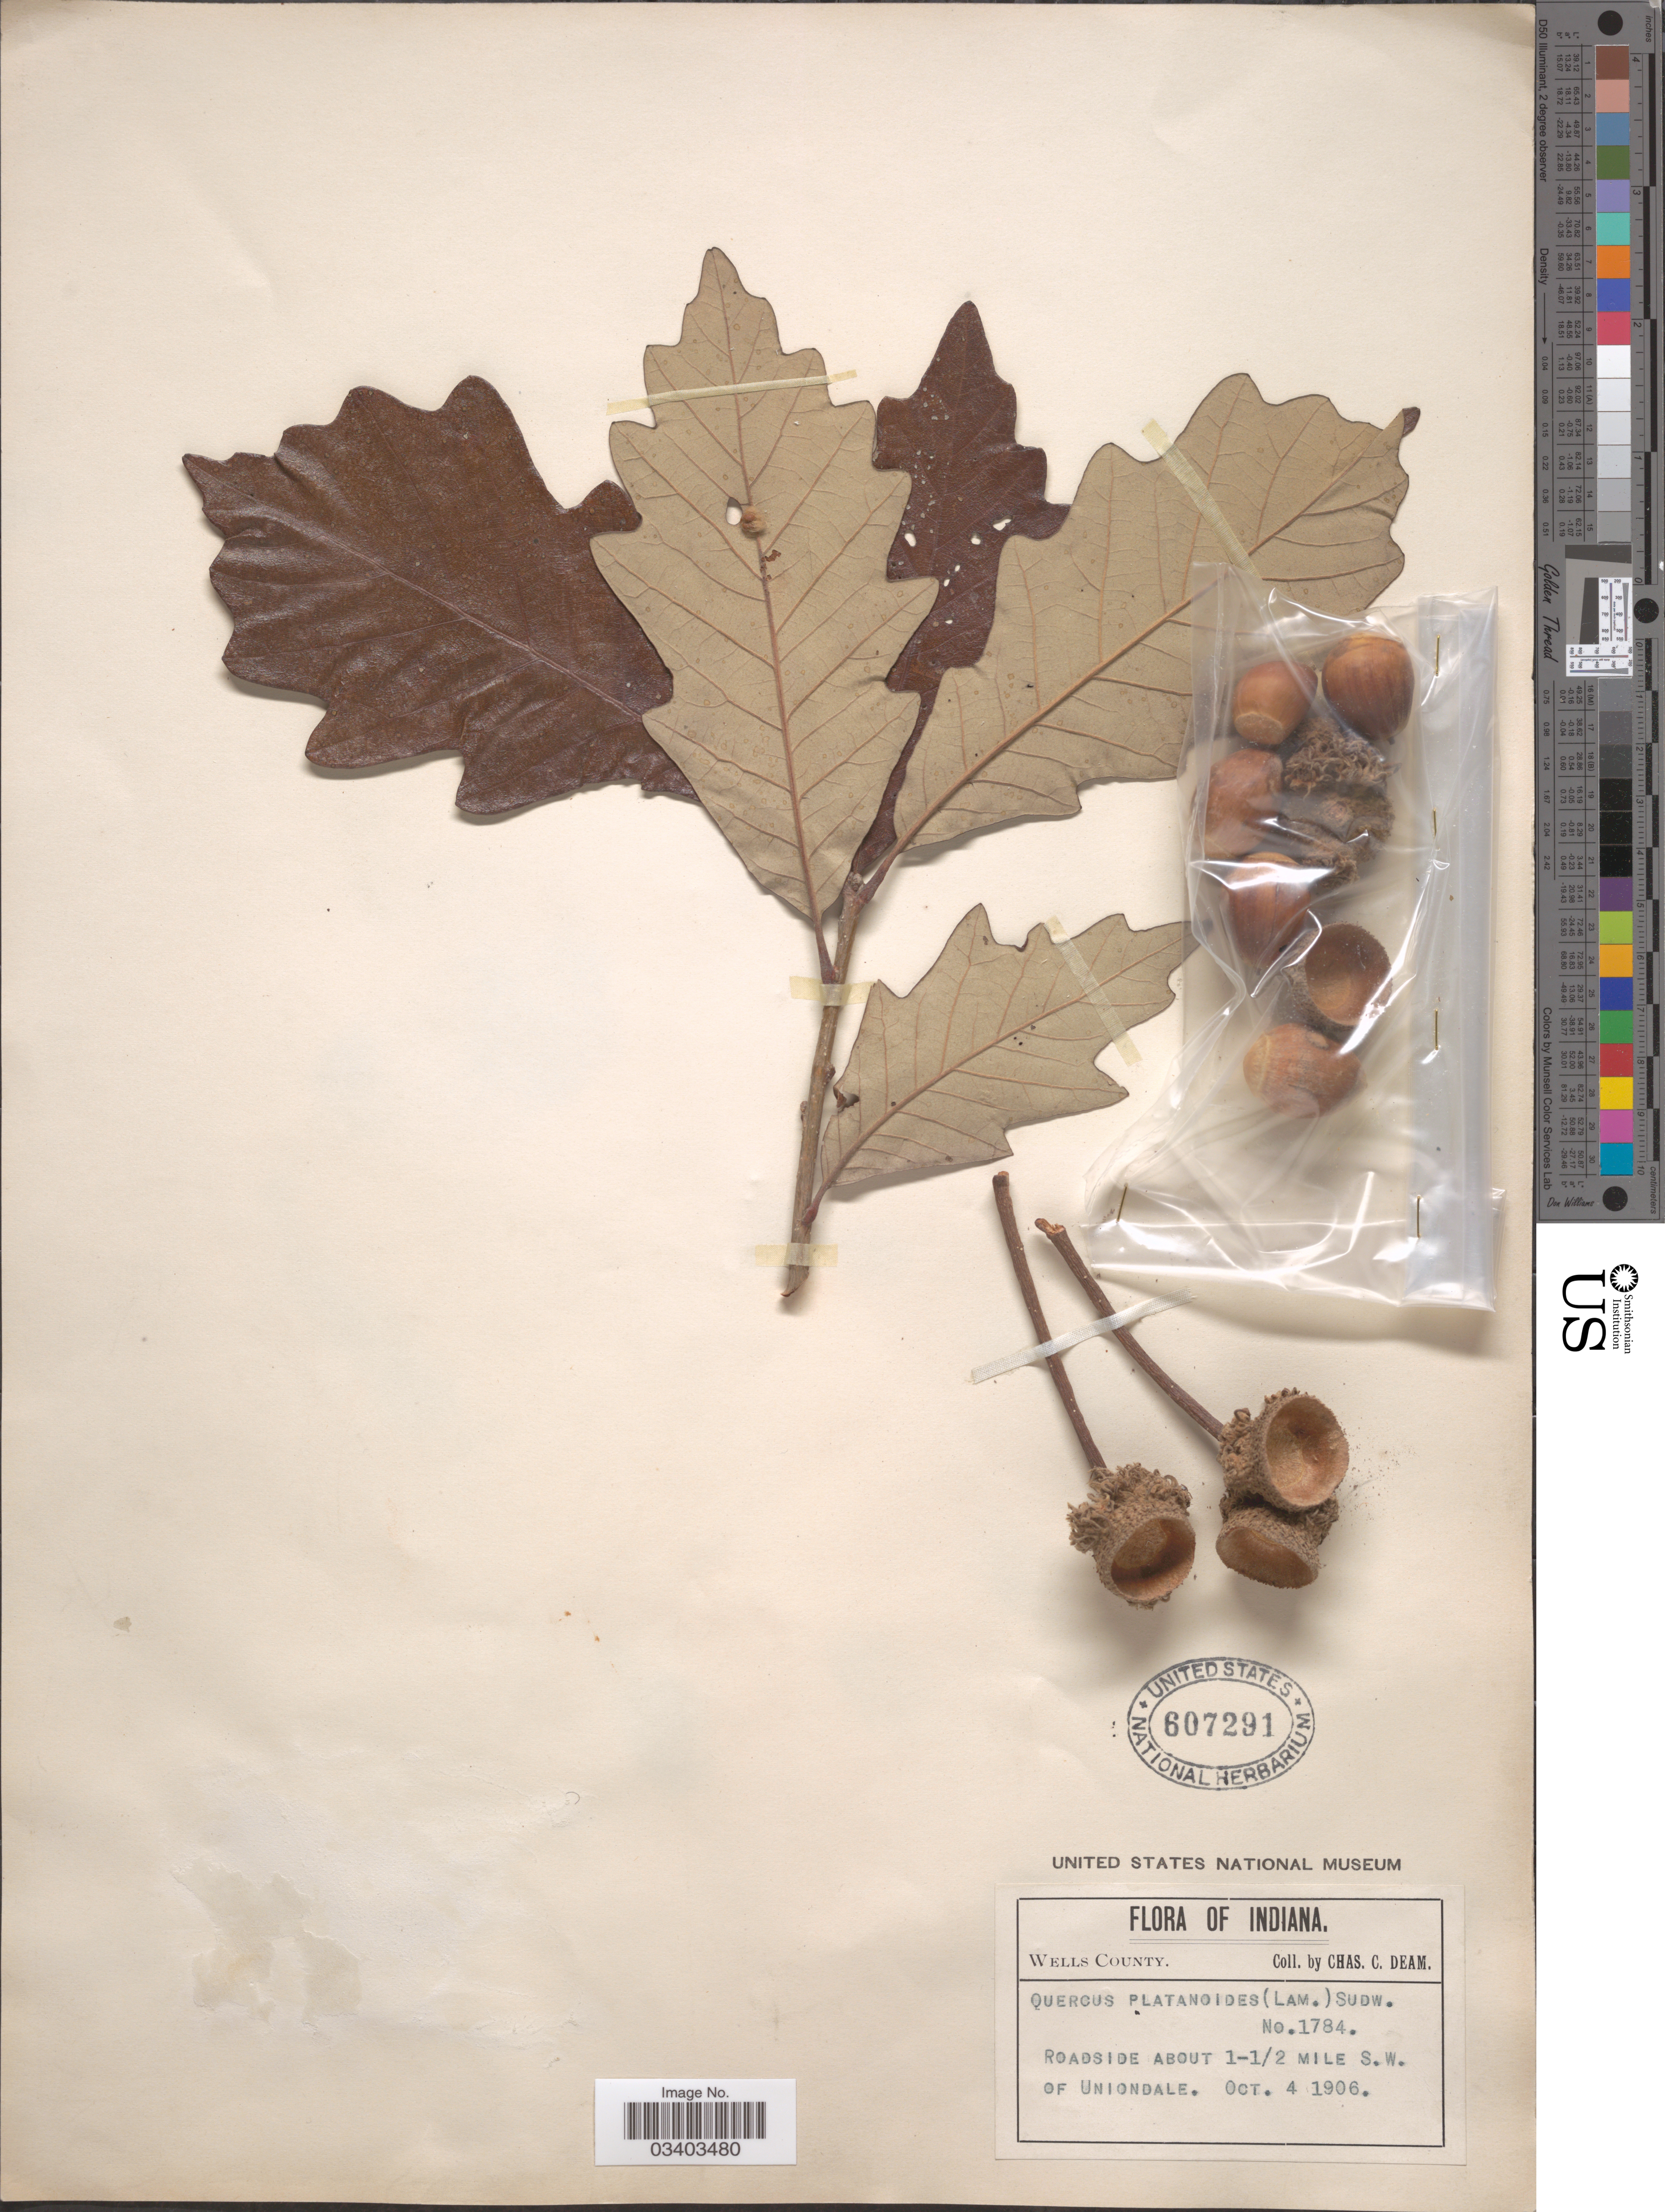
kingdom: Plantae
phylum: Tracheophyta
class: Magnoliopsida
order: Fagales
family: Fagaceae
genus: Quercus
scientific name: Quercus bicolor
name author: Willd.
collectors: C. C. Deam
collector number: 1784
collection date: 1906-10-04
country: United States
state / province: Indiana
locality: Welles County. Roadside about 1-½ mile S.W. of Uniondale.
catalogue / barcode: US 607291